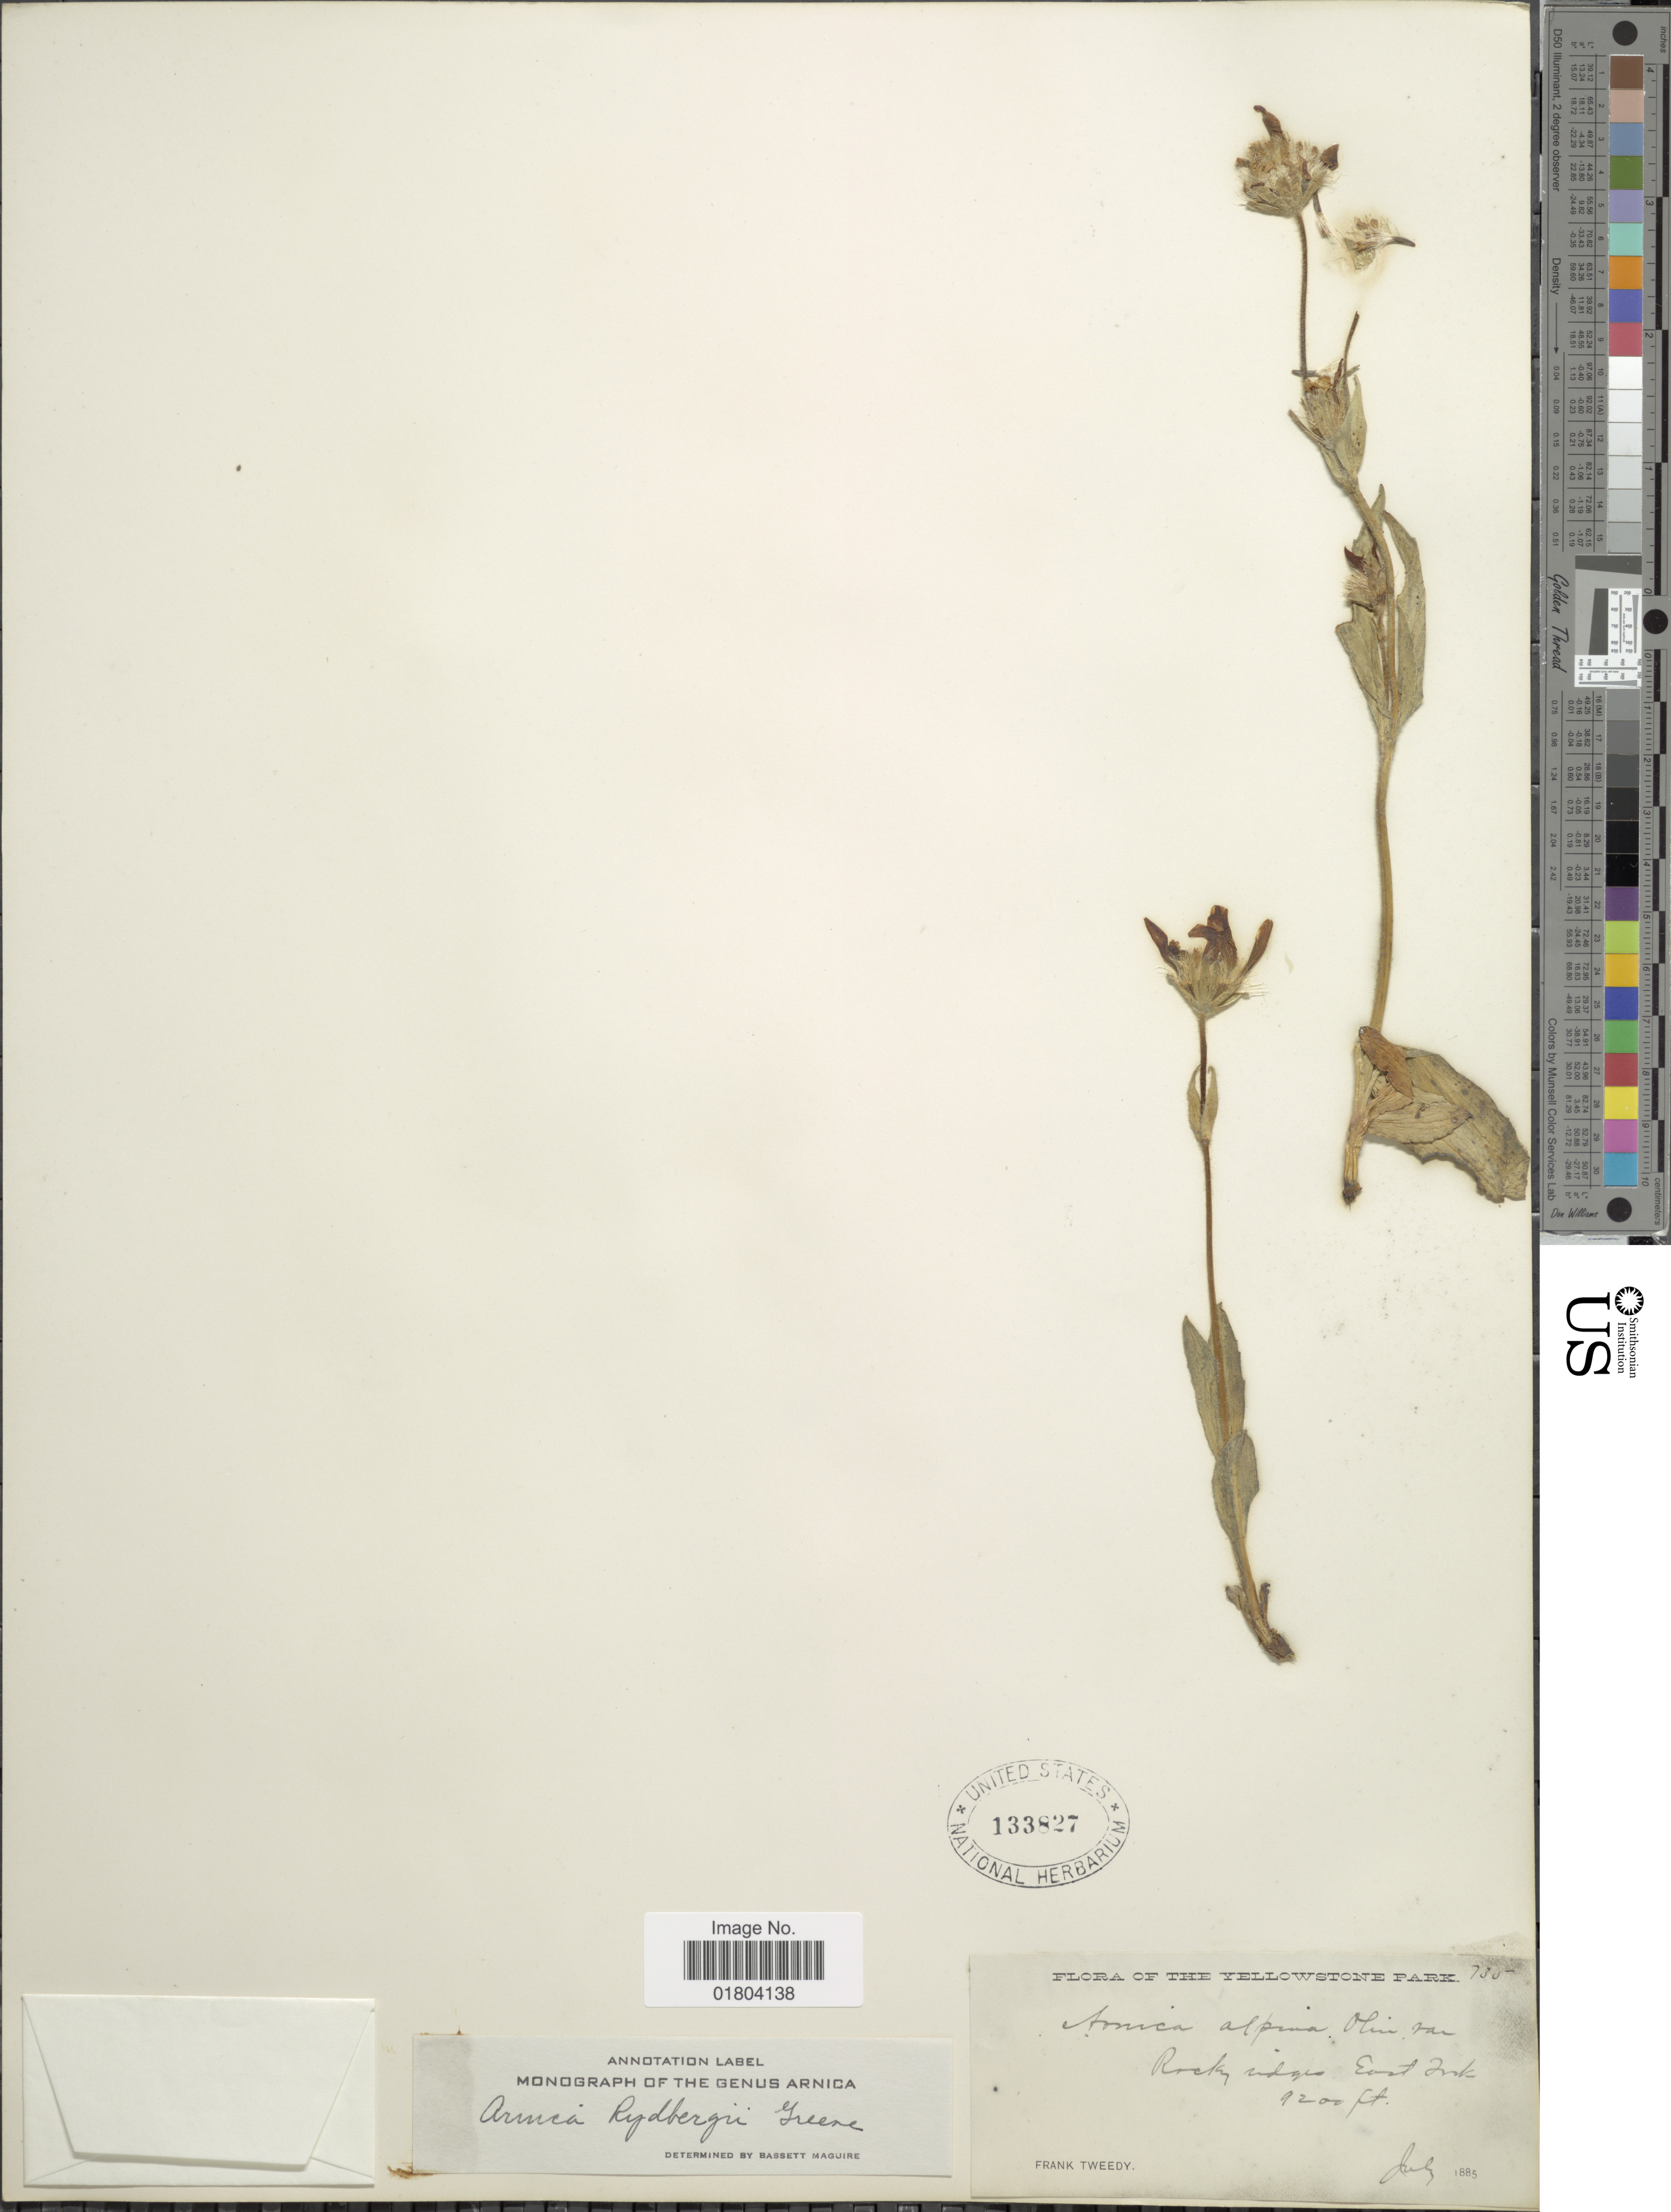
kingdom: Plantae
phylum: Tracheophyta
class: Magnoliopsida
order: Asterales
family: Asteraceae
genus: Arnica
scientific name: Arnica rydbergii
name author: Greene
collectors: F. Tweedy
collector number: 735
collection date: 1885-07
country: United States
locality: The Yellowstone Park, Rocky ridges East Fork.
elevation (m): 2804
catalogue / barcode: US 133827